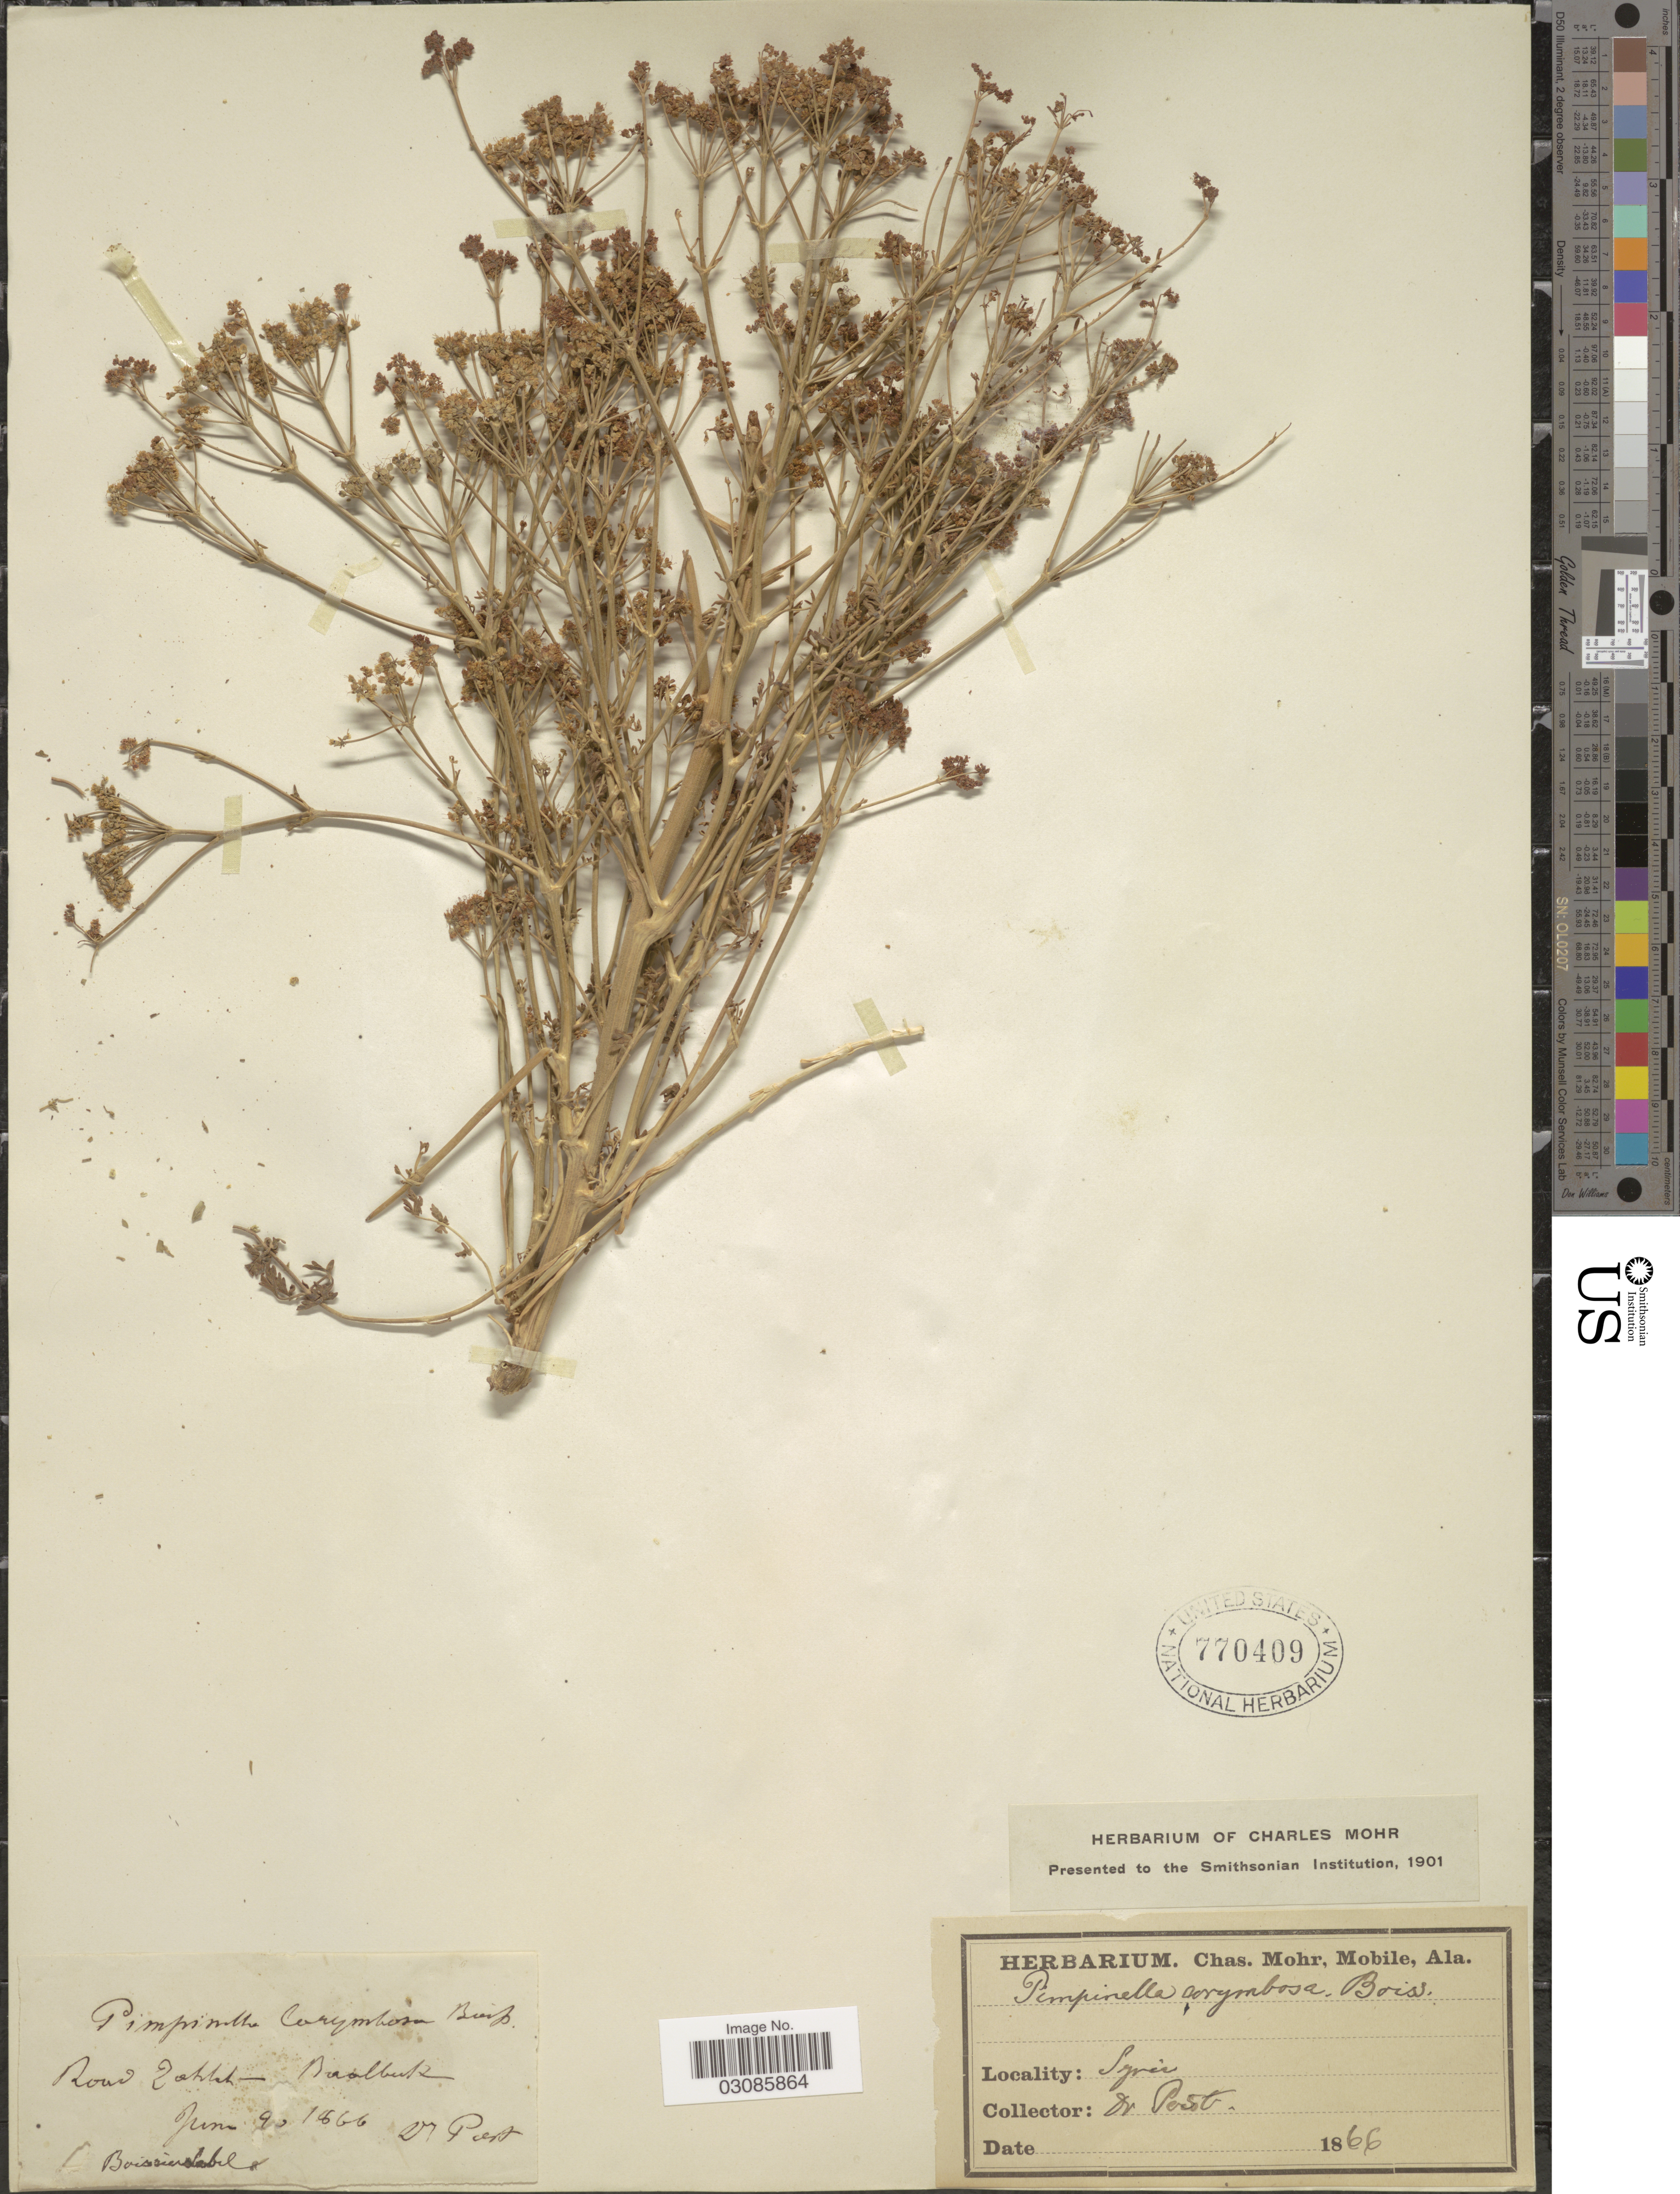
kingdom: Plantae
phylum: Tracheophyta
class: Magnoliopsida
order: Apiales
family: Apiaceae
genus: Pimpinella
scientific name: Pimpinella corymbosa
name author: Boiss.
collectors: -- Post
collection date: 1866-06-09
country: Lebanon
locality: Road Zahle - Baalbek.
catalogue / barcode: US 770409